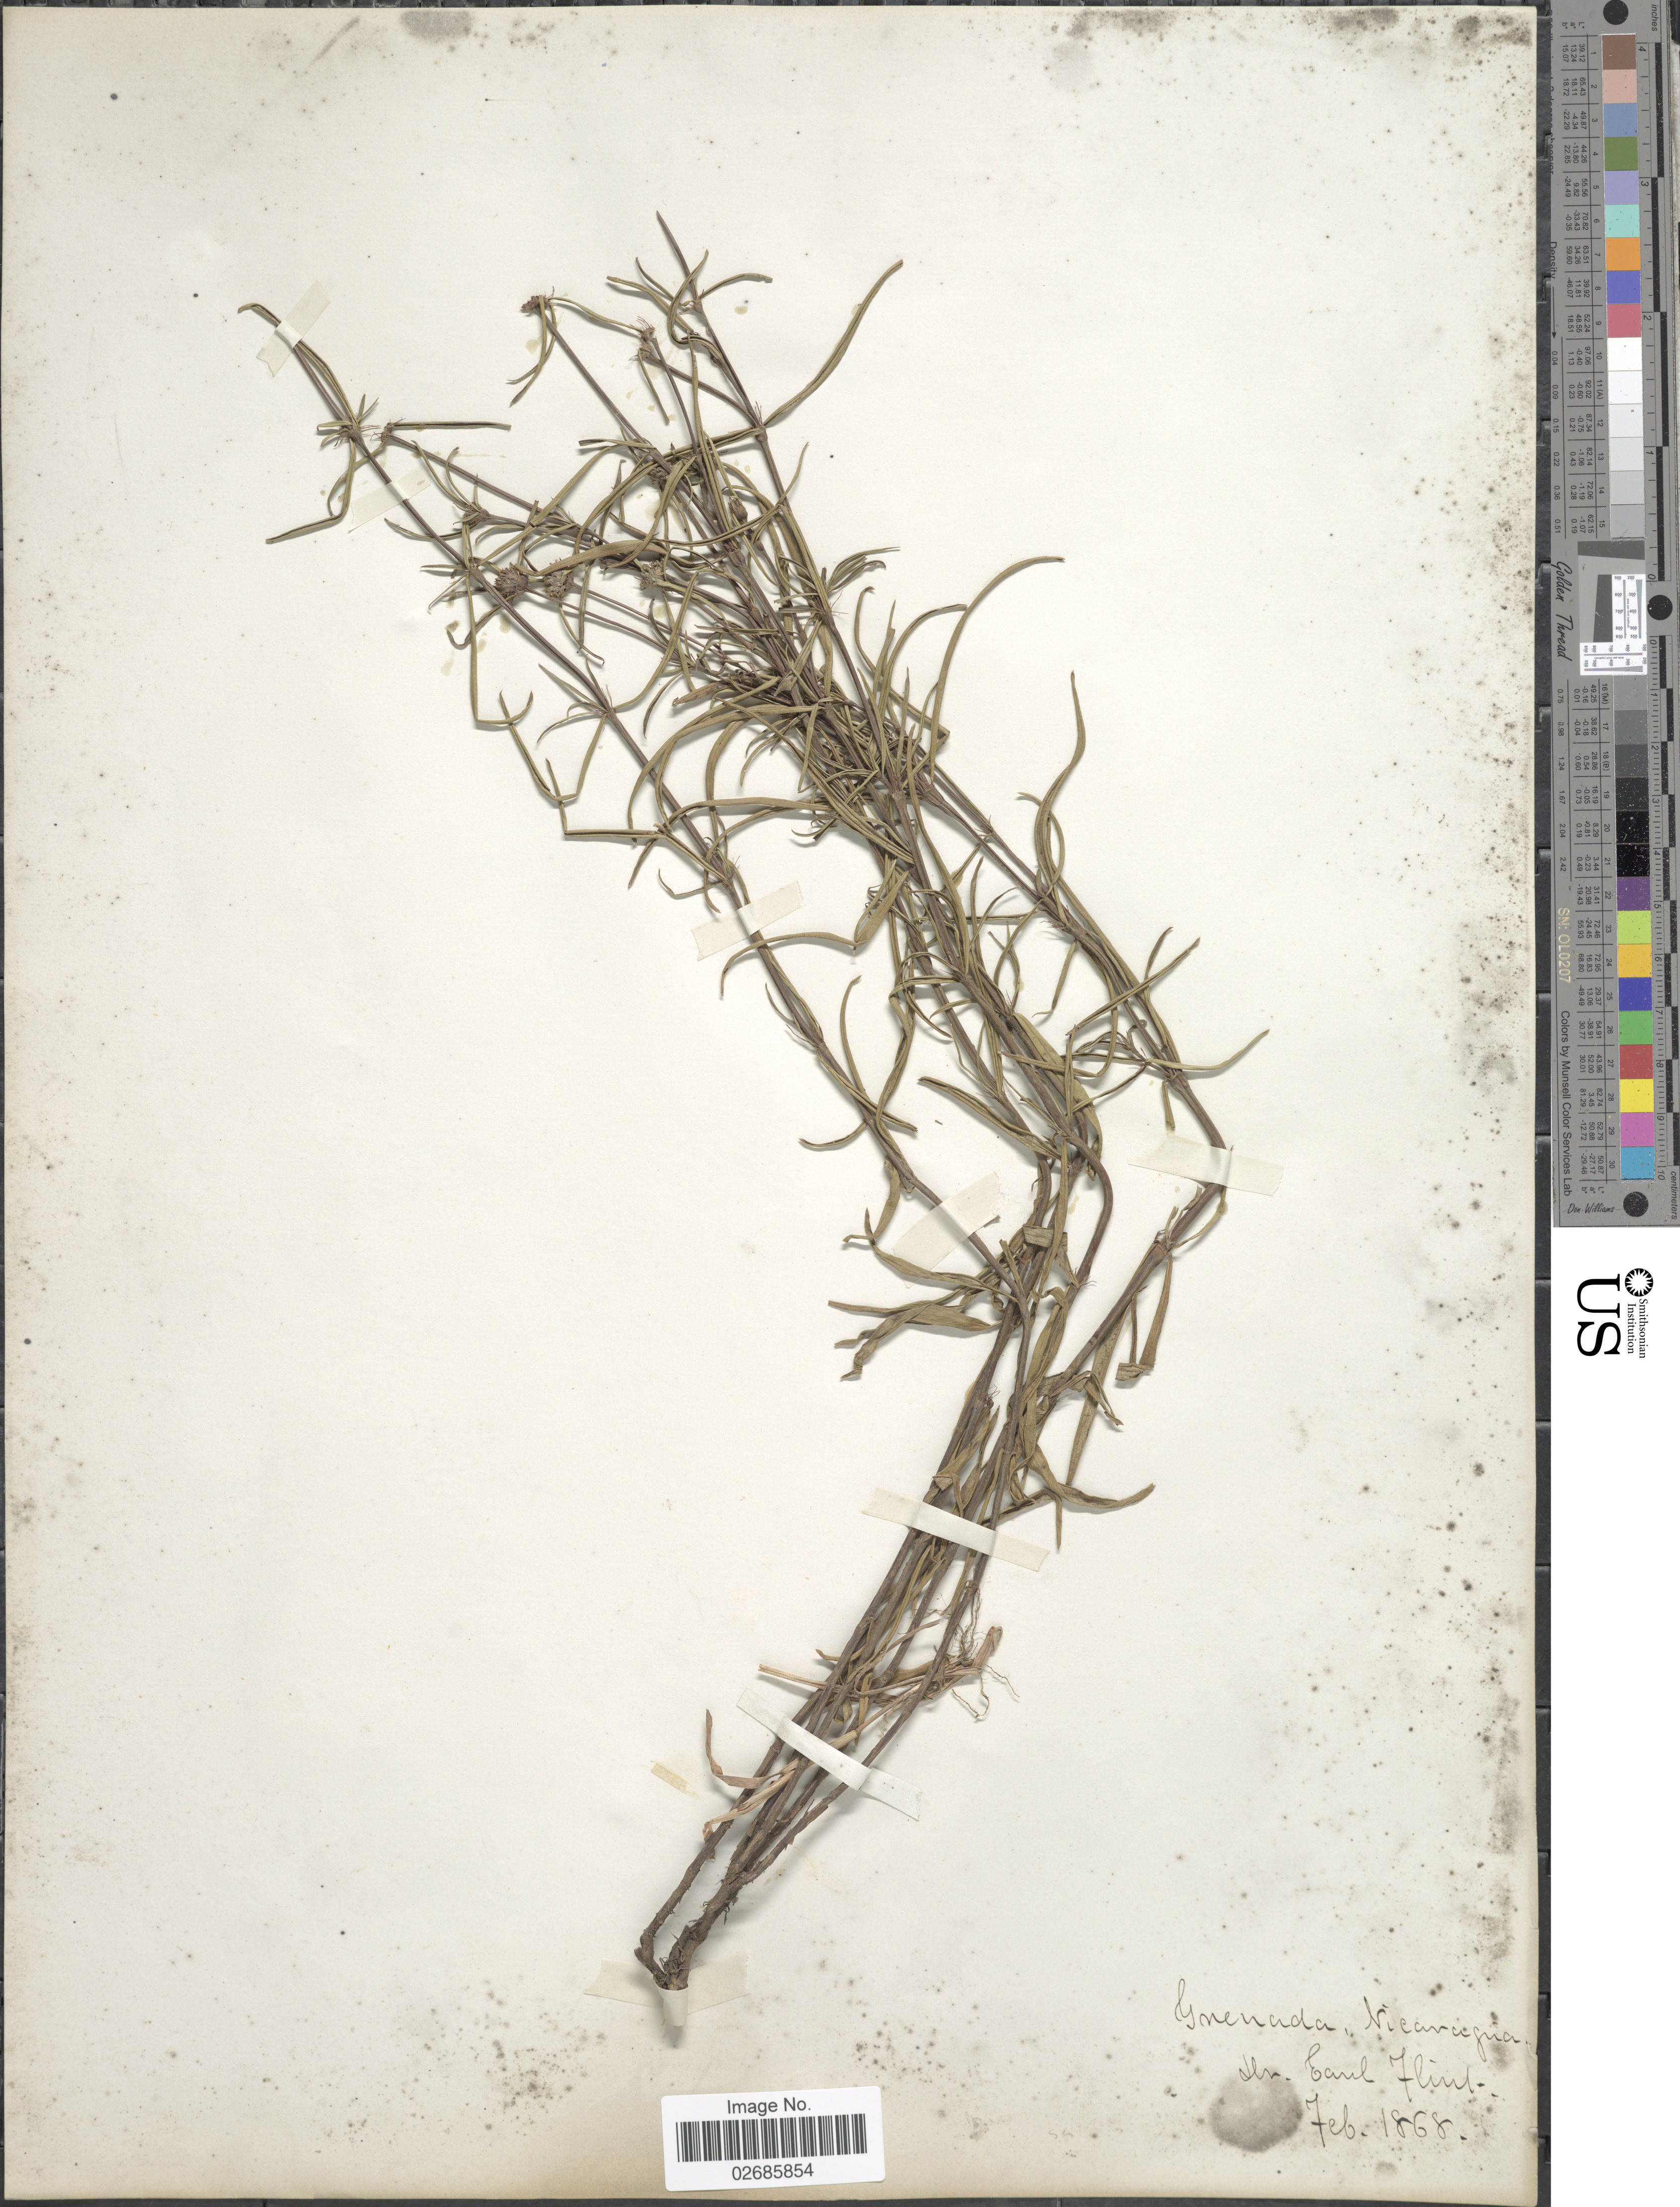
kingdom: Plantae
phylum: Tracheophyta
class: Magnoliopsida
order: Gentianales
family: Rubiaceae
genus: Borreria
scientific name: Borreria sp.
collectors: E. Flint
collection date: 1868-02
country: Nicaragua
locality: Granada